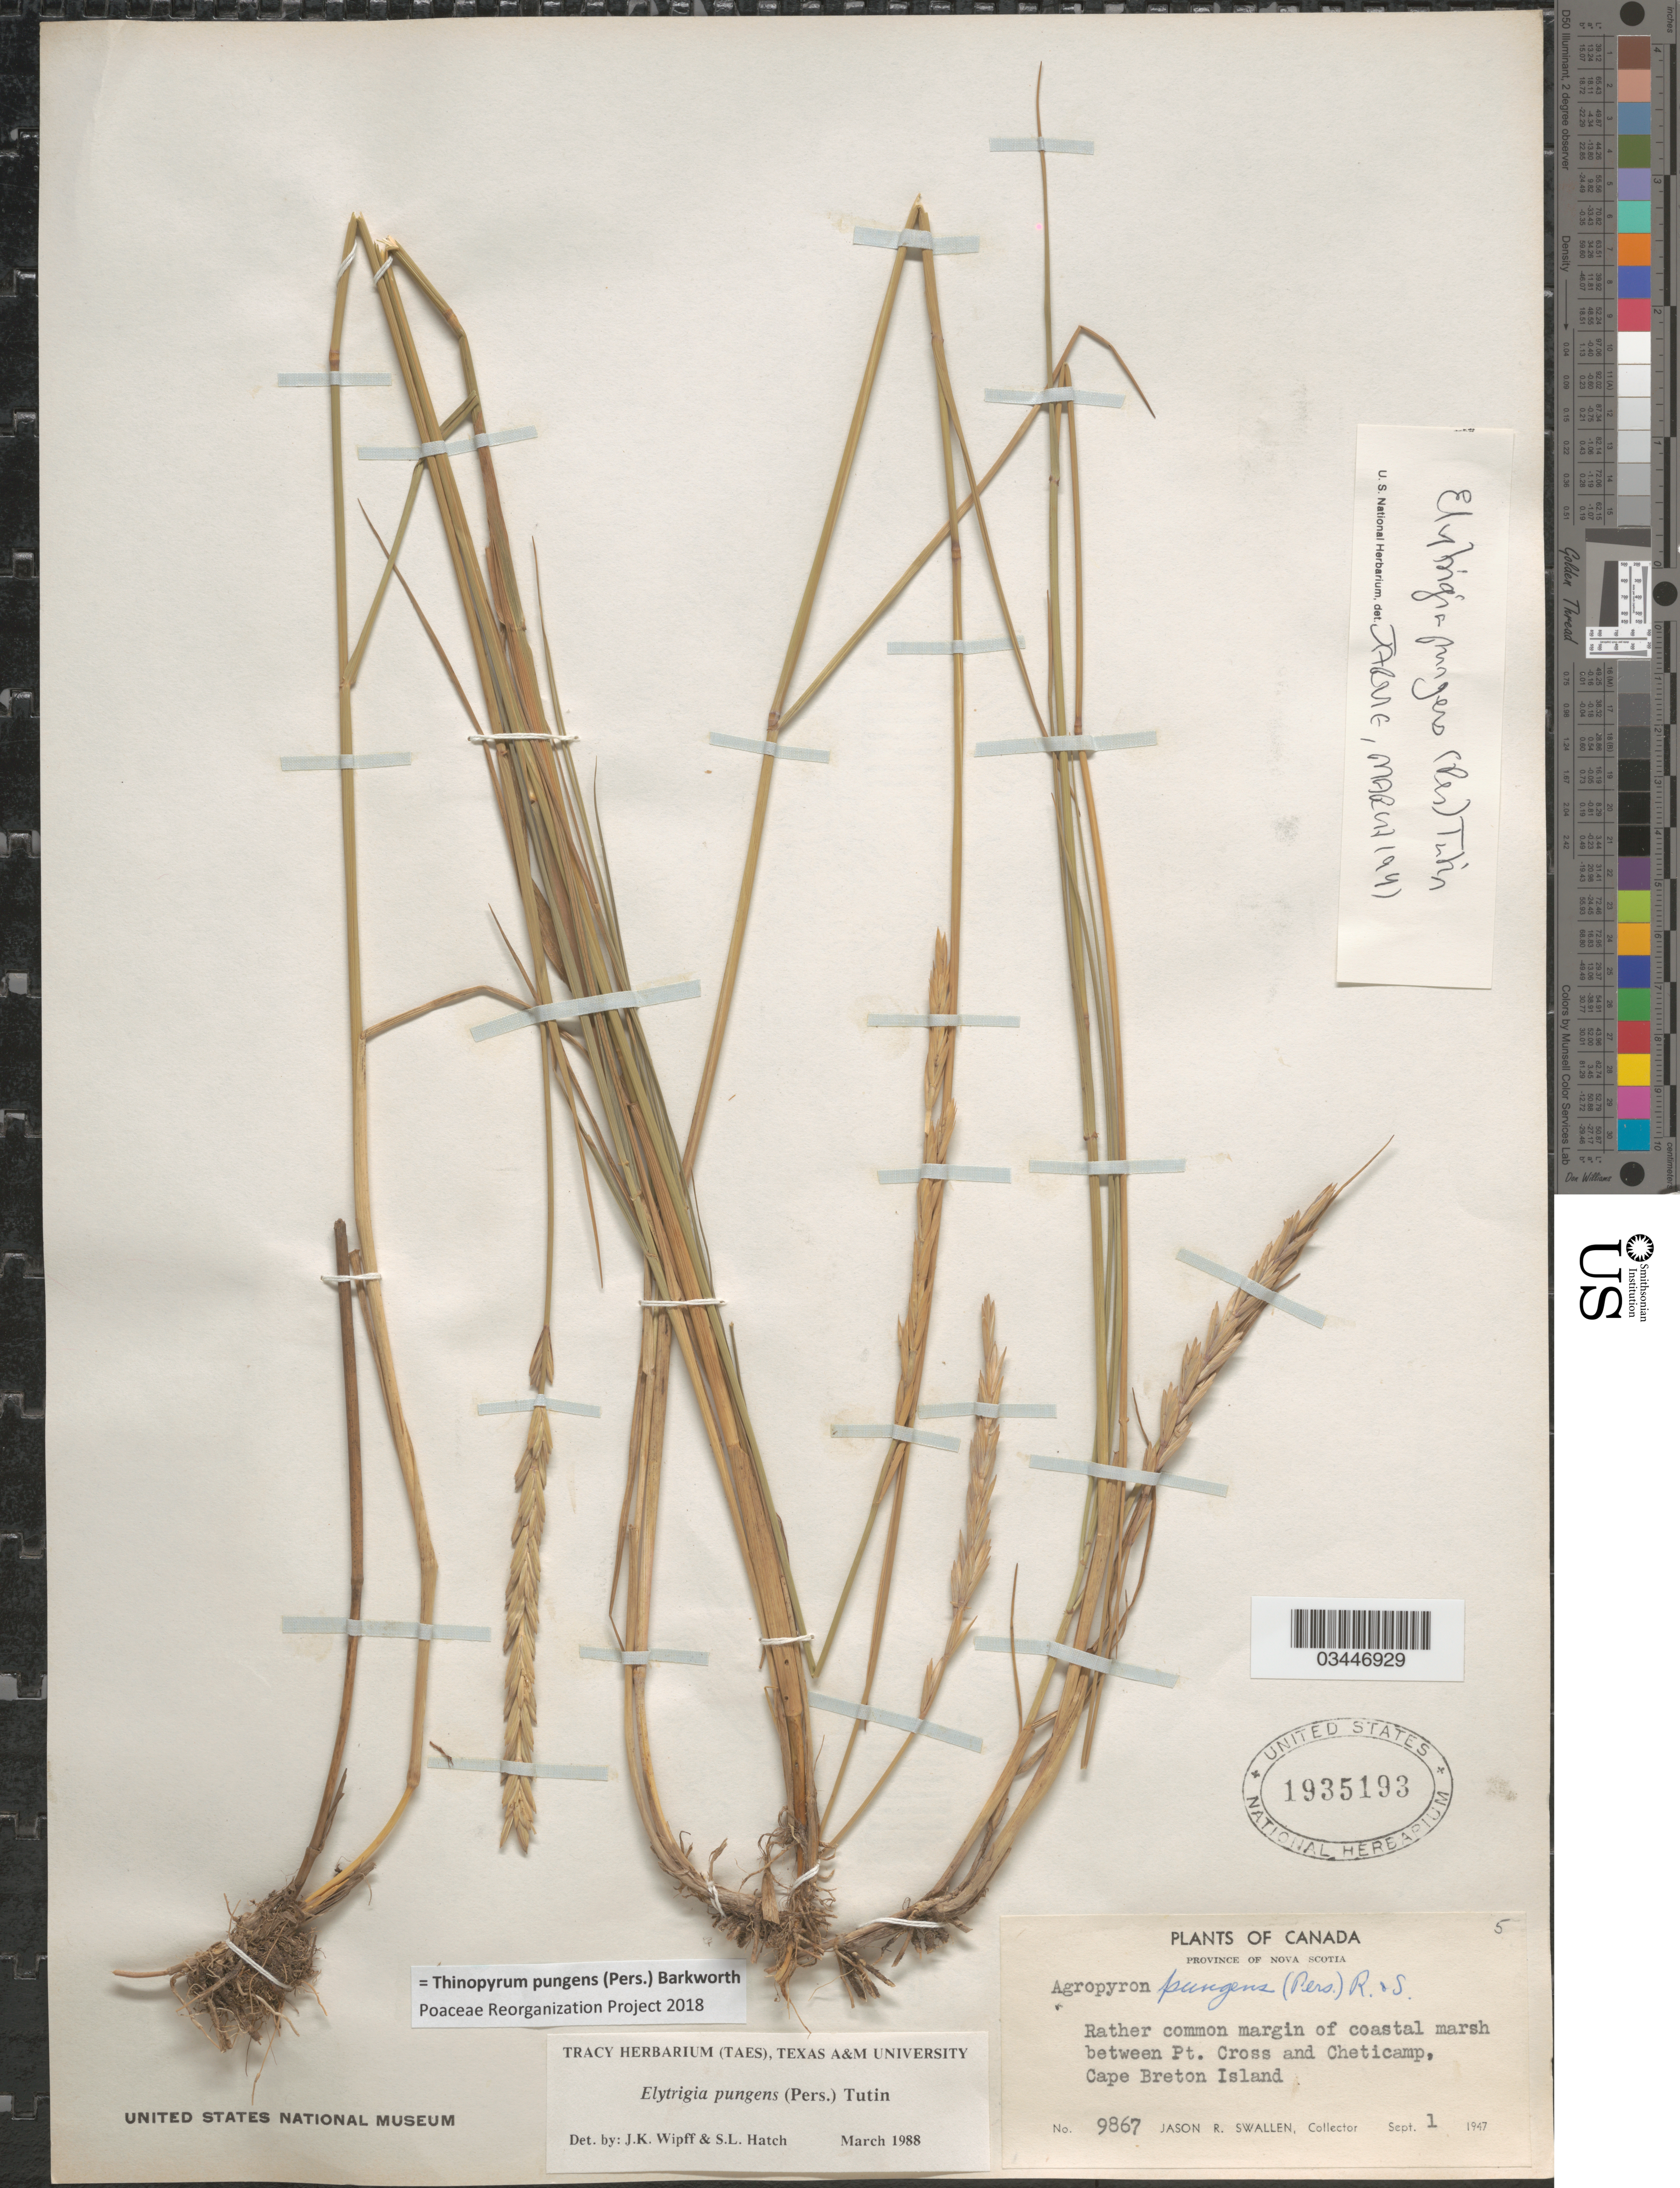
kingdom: Plantae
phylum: Tracheophyta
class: Liliopsida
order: Poales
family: Poaceae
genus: Thinopyrum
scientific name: Thinopyrum pungens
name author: (Pers.) Barkworth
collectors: J. R. Swallen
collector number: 9867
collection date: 1947-09-01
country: Canada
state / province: Nova Scotia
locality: Rather common margin of coastal marsh between Pt. Cross and Cheticamp, Cape Breton Island.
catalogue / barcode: US 1935193